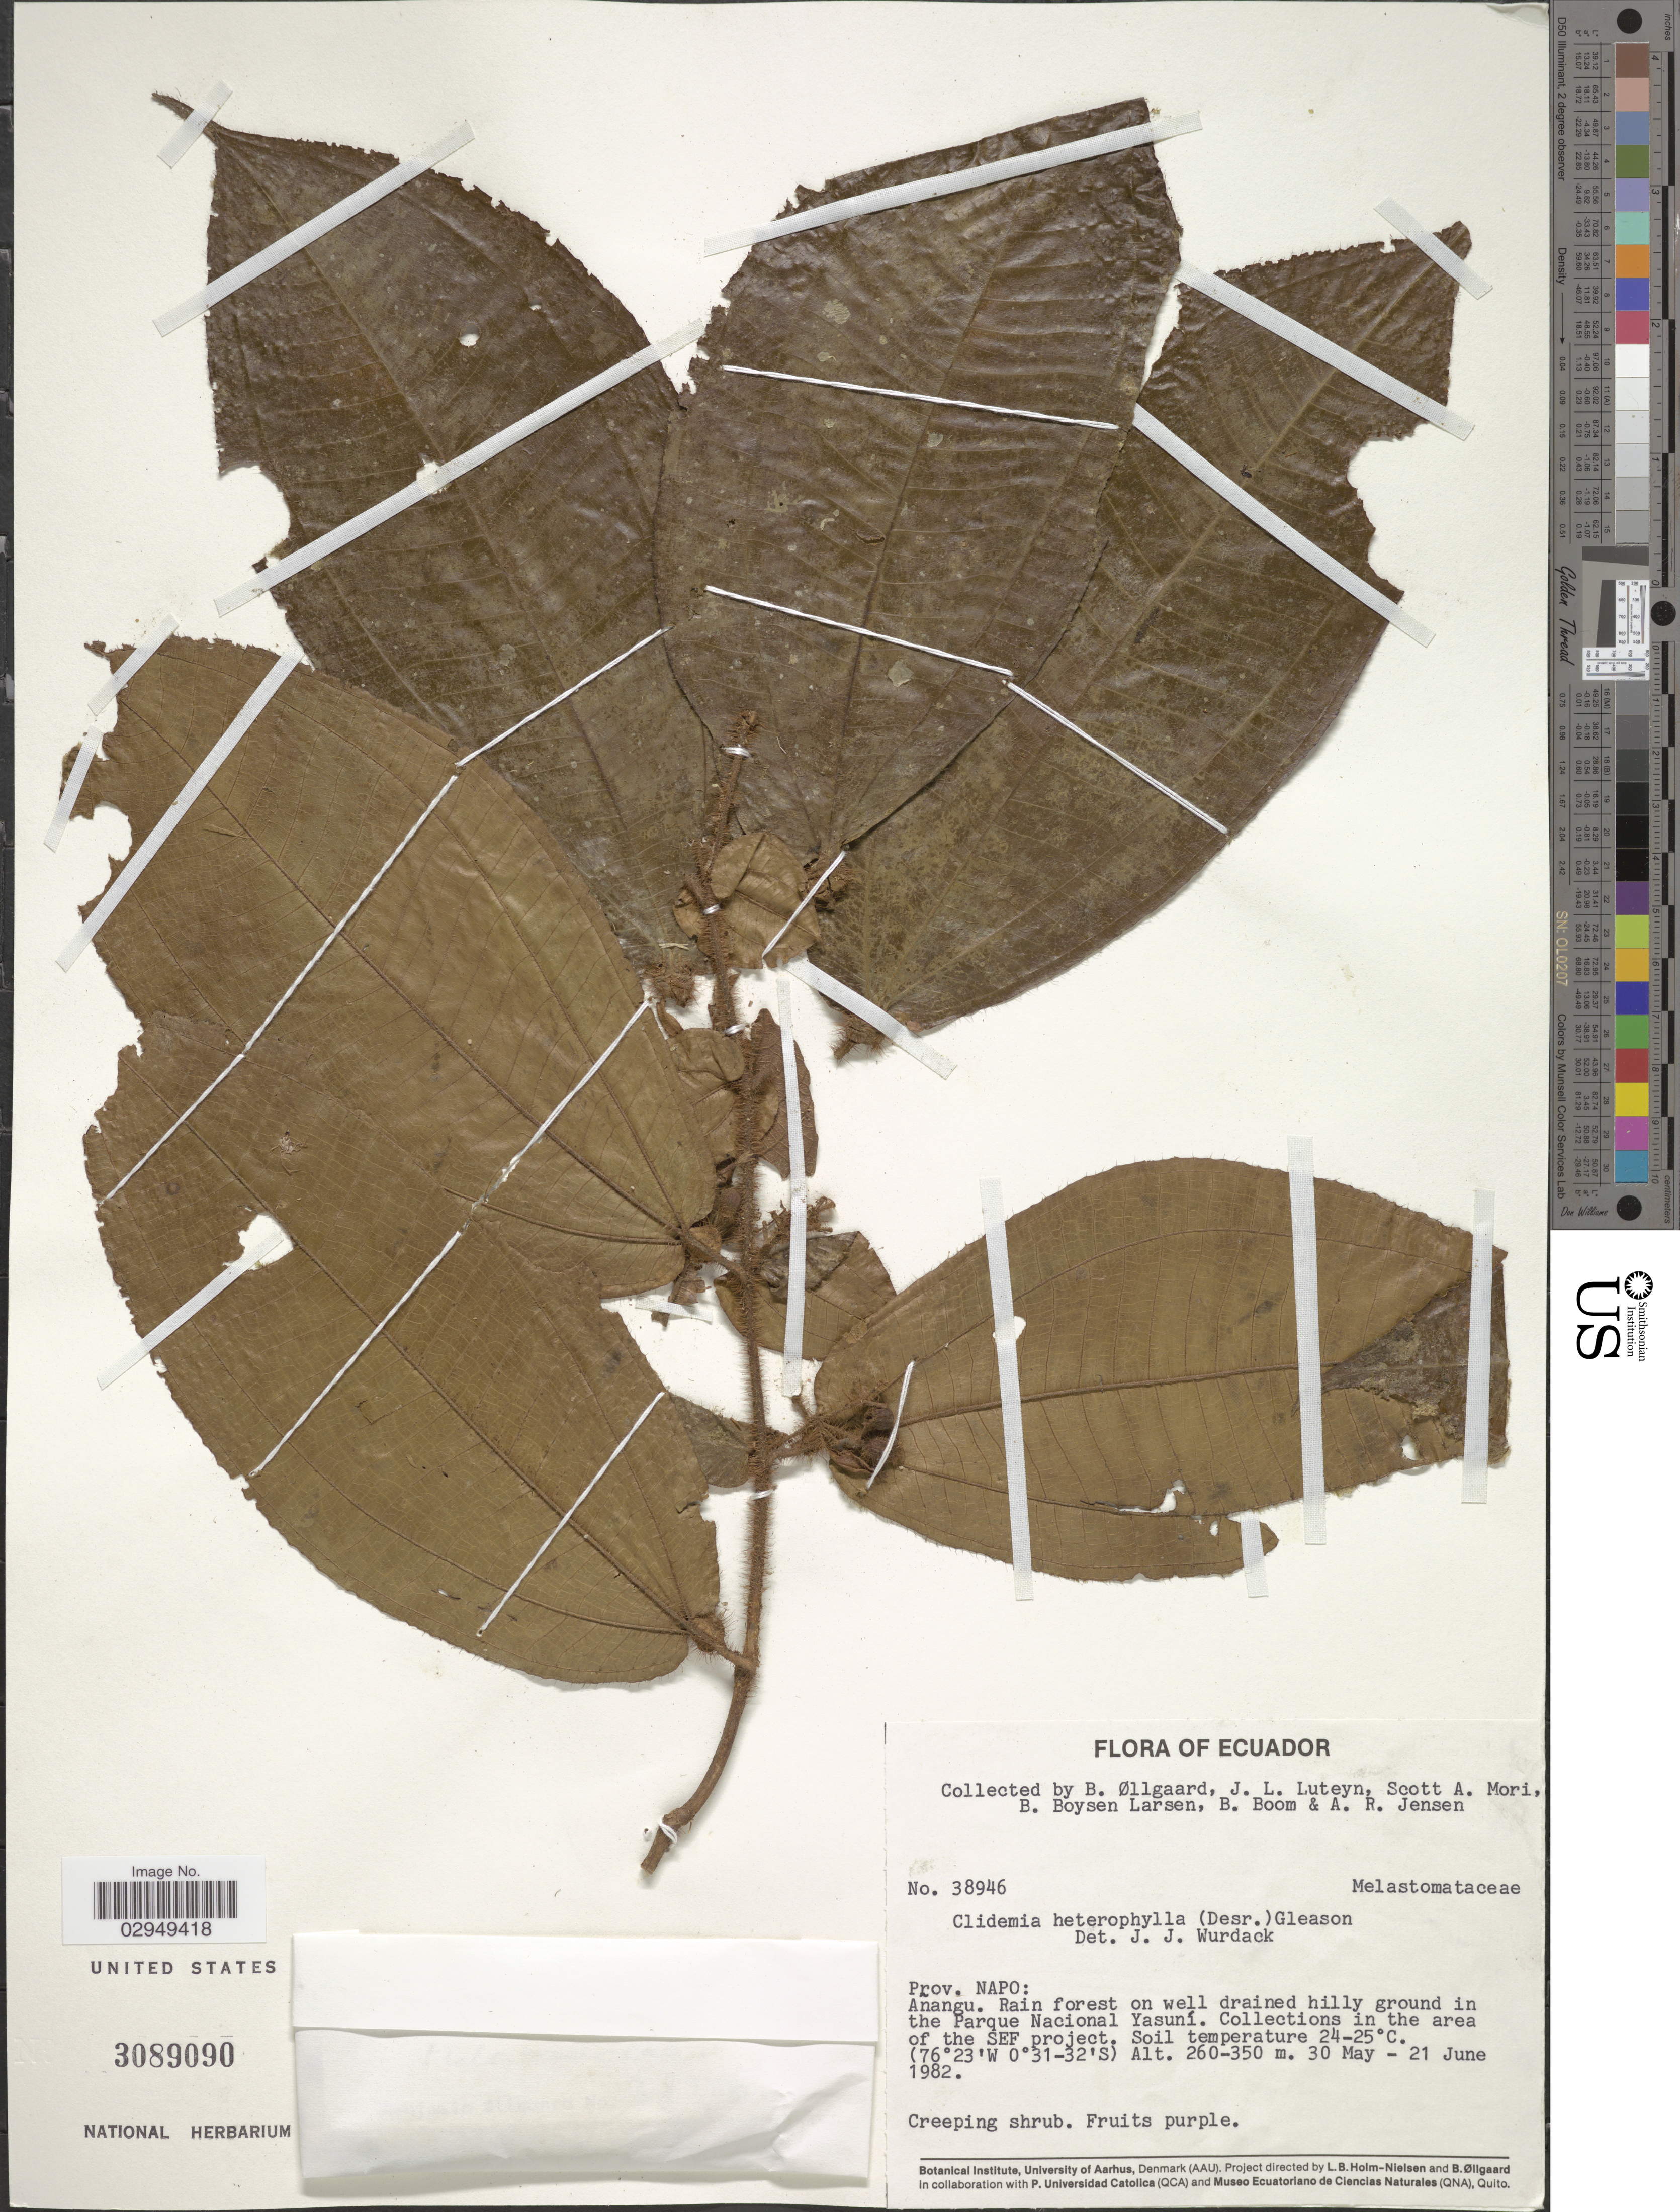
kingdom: Plantae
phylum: Tracheophyta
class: Magnoliopsida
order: Myrtales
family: Melastomataceae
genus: Clidemia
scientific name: Clidemia heterophylla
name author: Steud.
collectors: B. Øllgaard, J. Luteyn, S. Mori, B. Boysen Larsen & et al.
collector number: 38946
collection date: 1982-05-30/1982-06-21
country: Ecuador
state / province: Napo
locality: Prov. Napo: Anangu. Rain forest on well drained hilly ground in the Parque Nacional Yasuní. Collections in the area of the SEF project.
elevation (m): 260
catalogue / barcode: US 3089090